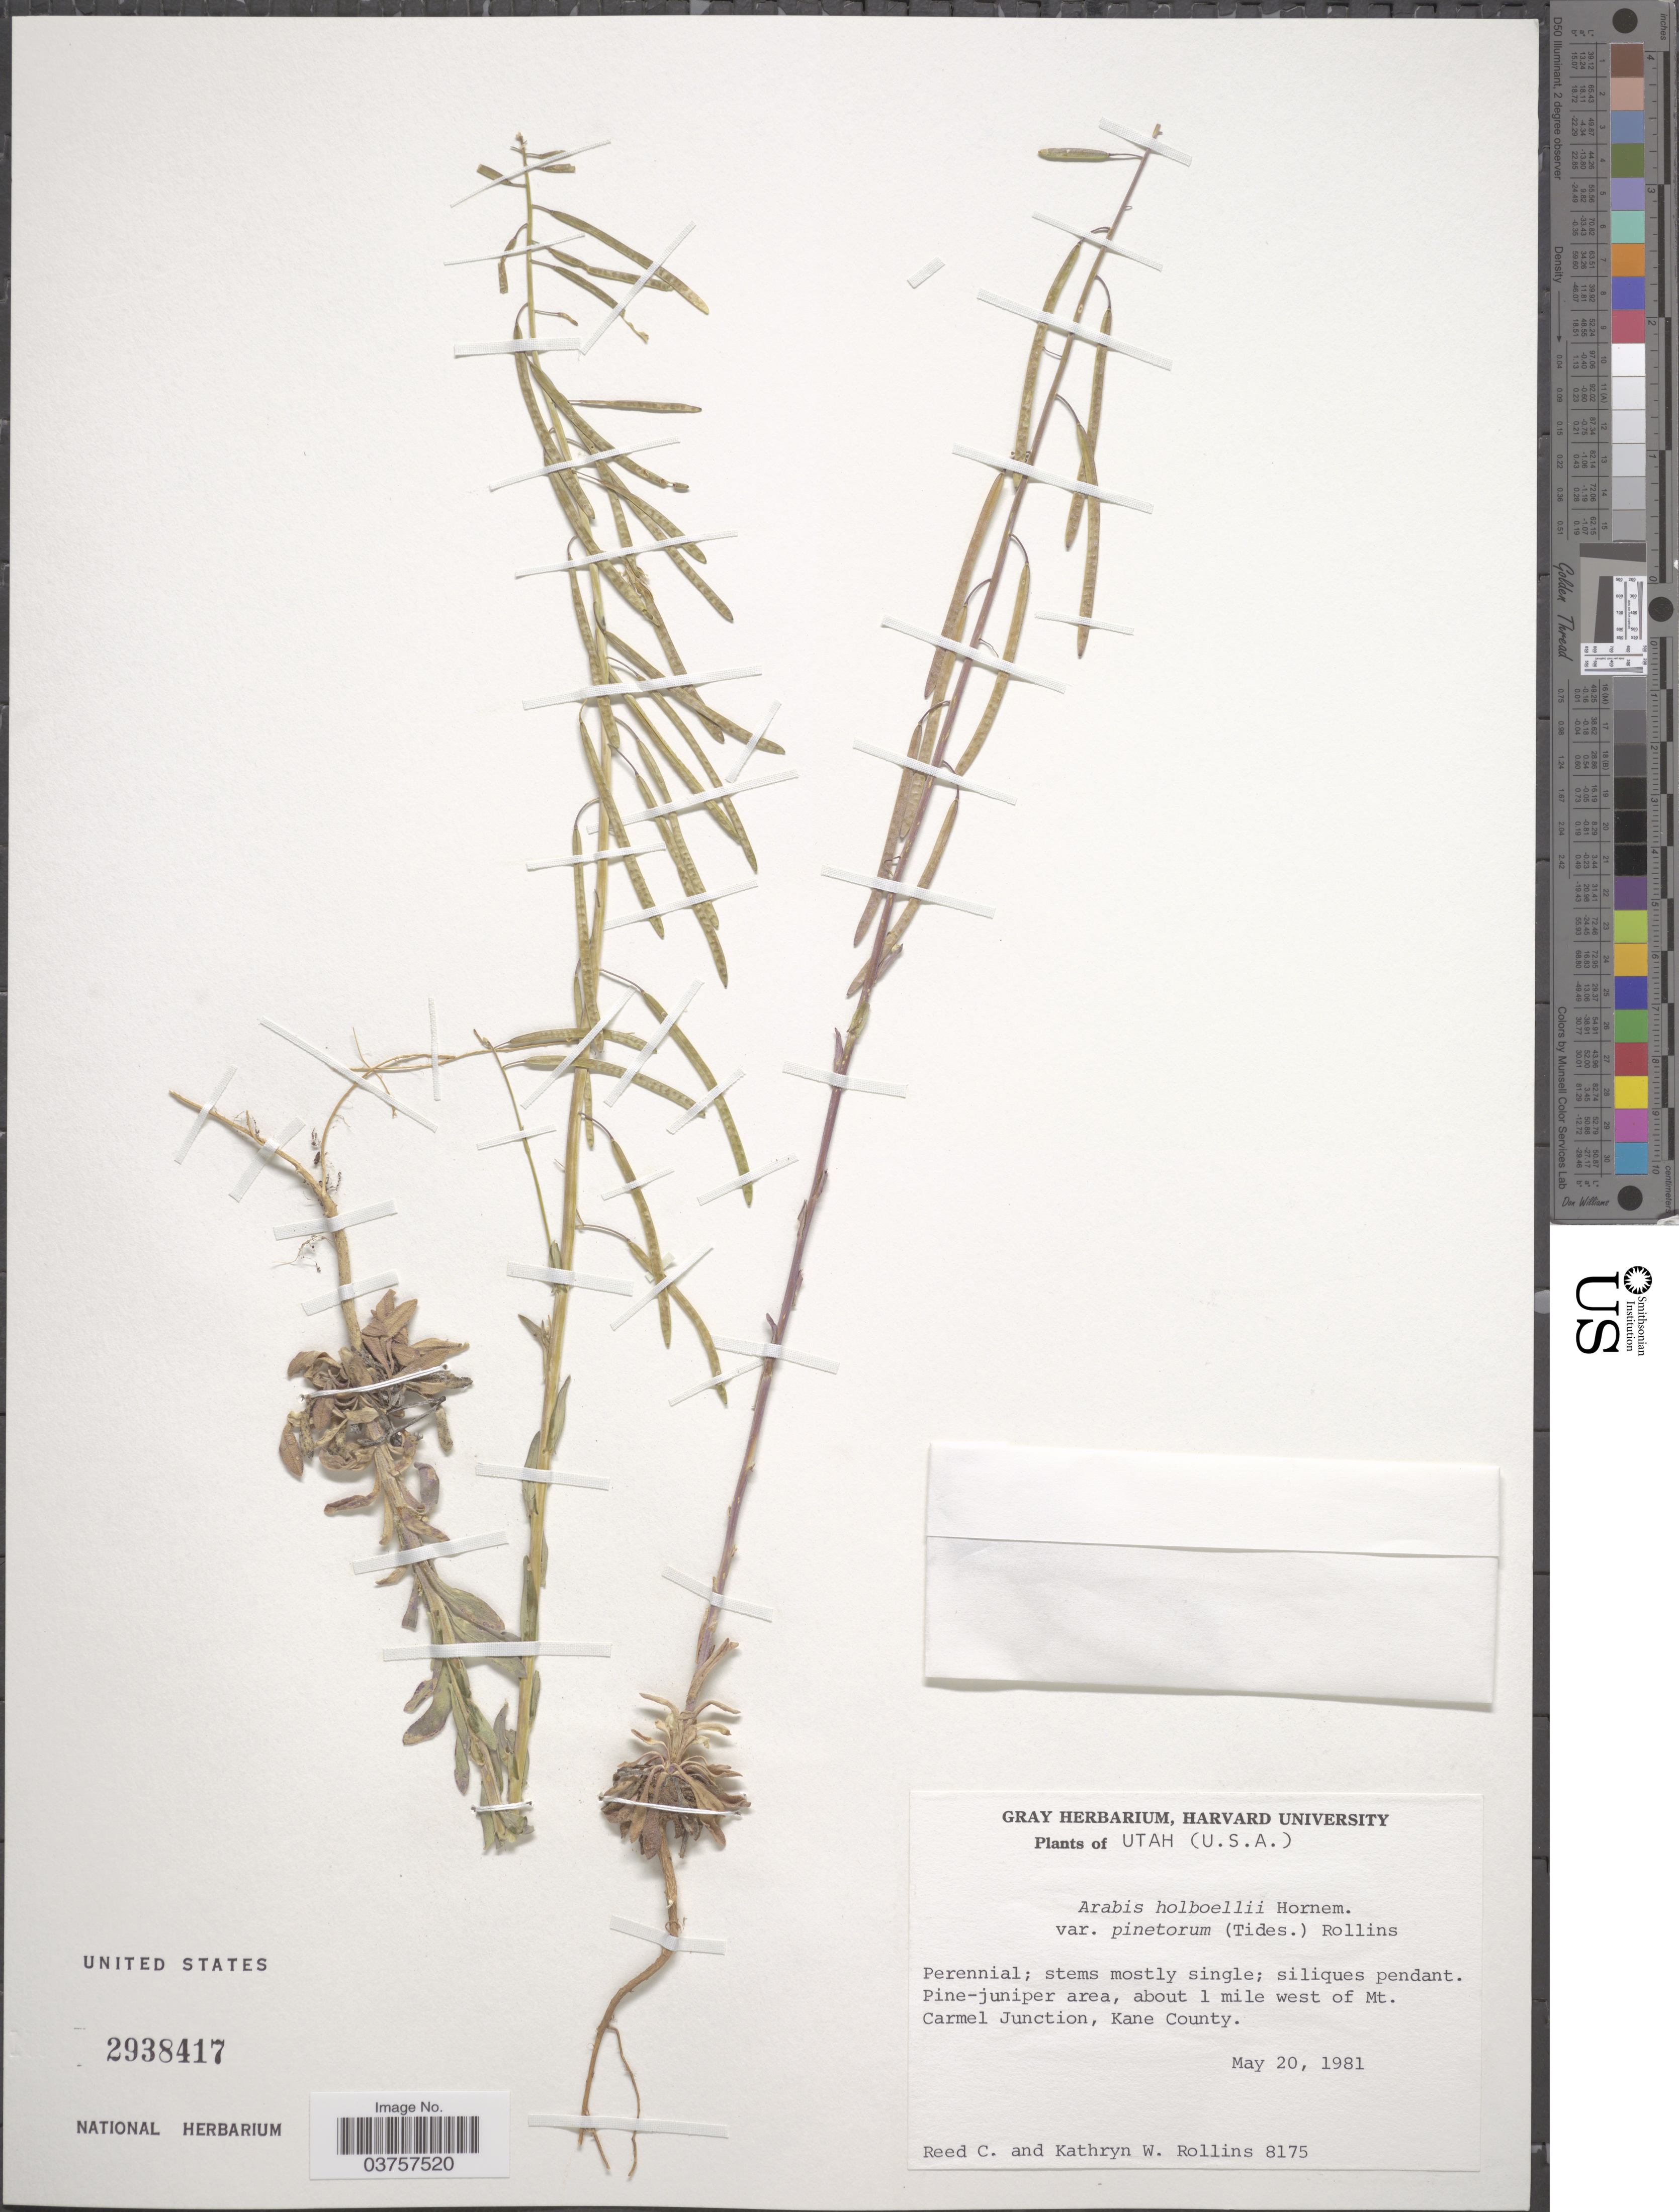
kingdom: Plantae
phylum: Tracheophyta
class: Magnoliopsida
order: Brassicales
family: Brassicaceae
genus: Arabis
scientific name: Arabis holboellii var. pinetorum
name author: (Tidestr.) Rollins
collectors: R. C. Rollins & K. W. Rollins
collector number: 8175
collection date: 1981-05-20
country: United States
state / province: Utah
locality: About 1 mile west of Mt. Carmel Junction, Kane County.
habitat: pine-juniper area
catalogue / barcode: US 2938417